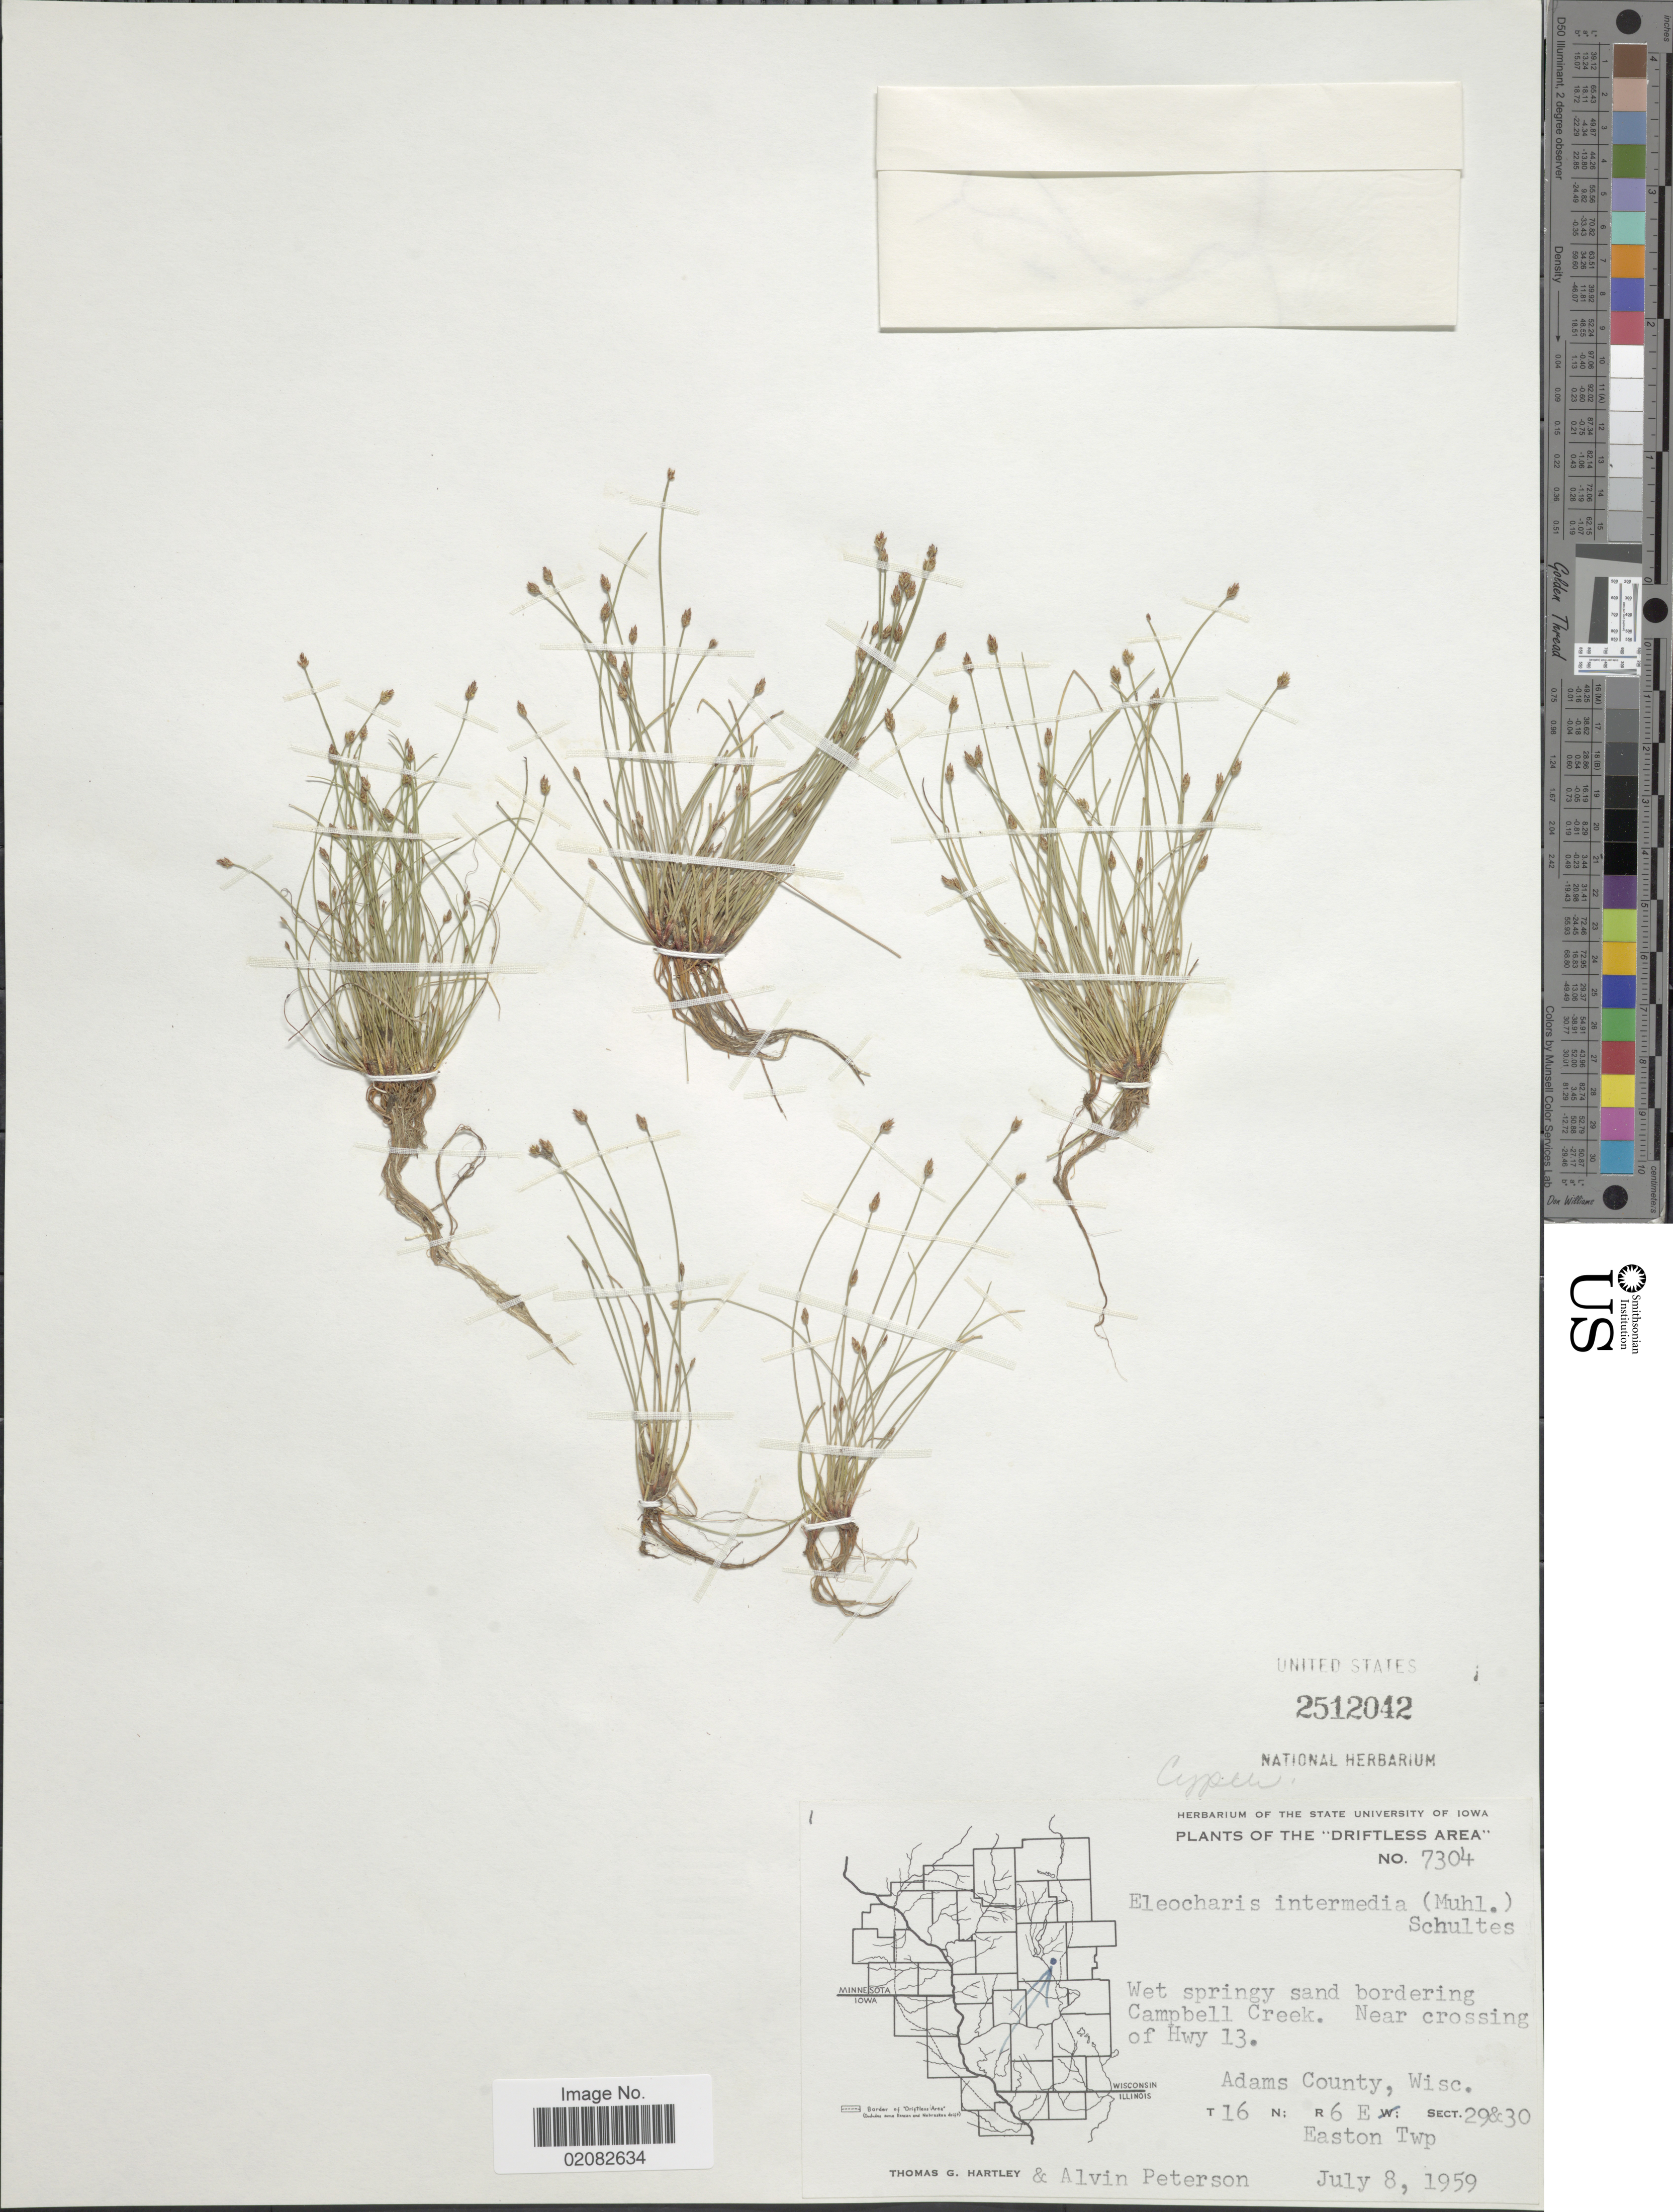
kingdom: Plantae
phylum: Tracheophyta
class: Liliopsida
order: Poales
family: Cyperaceae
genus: Eleocharis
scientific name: Eleocharis intermedia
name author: Schult.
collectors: T. G. Hartley & A. M. Peterson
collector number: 7304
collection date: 1959-07-07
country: United States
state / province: Wisconsin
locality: Driftless Area, bordering Campbell Creek. Near crossing of Hwy 13, Adams County, Wisc. T16N, R6E, Sect 29&30, Easton Twp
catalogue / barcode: US 2512042